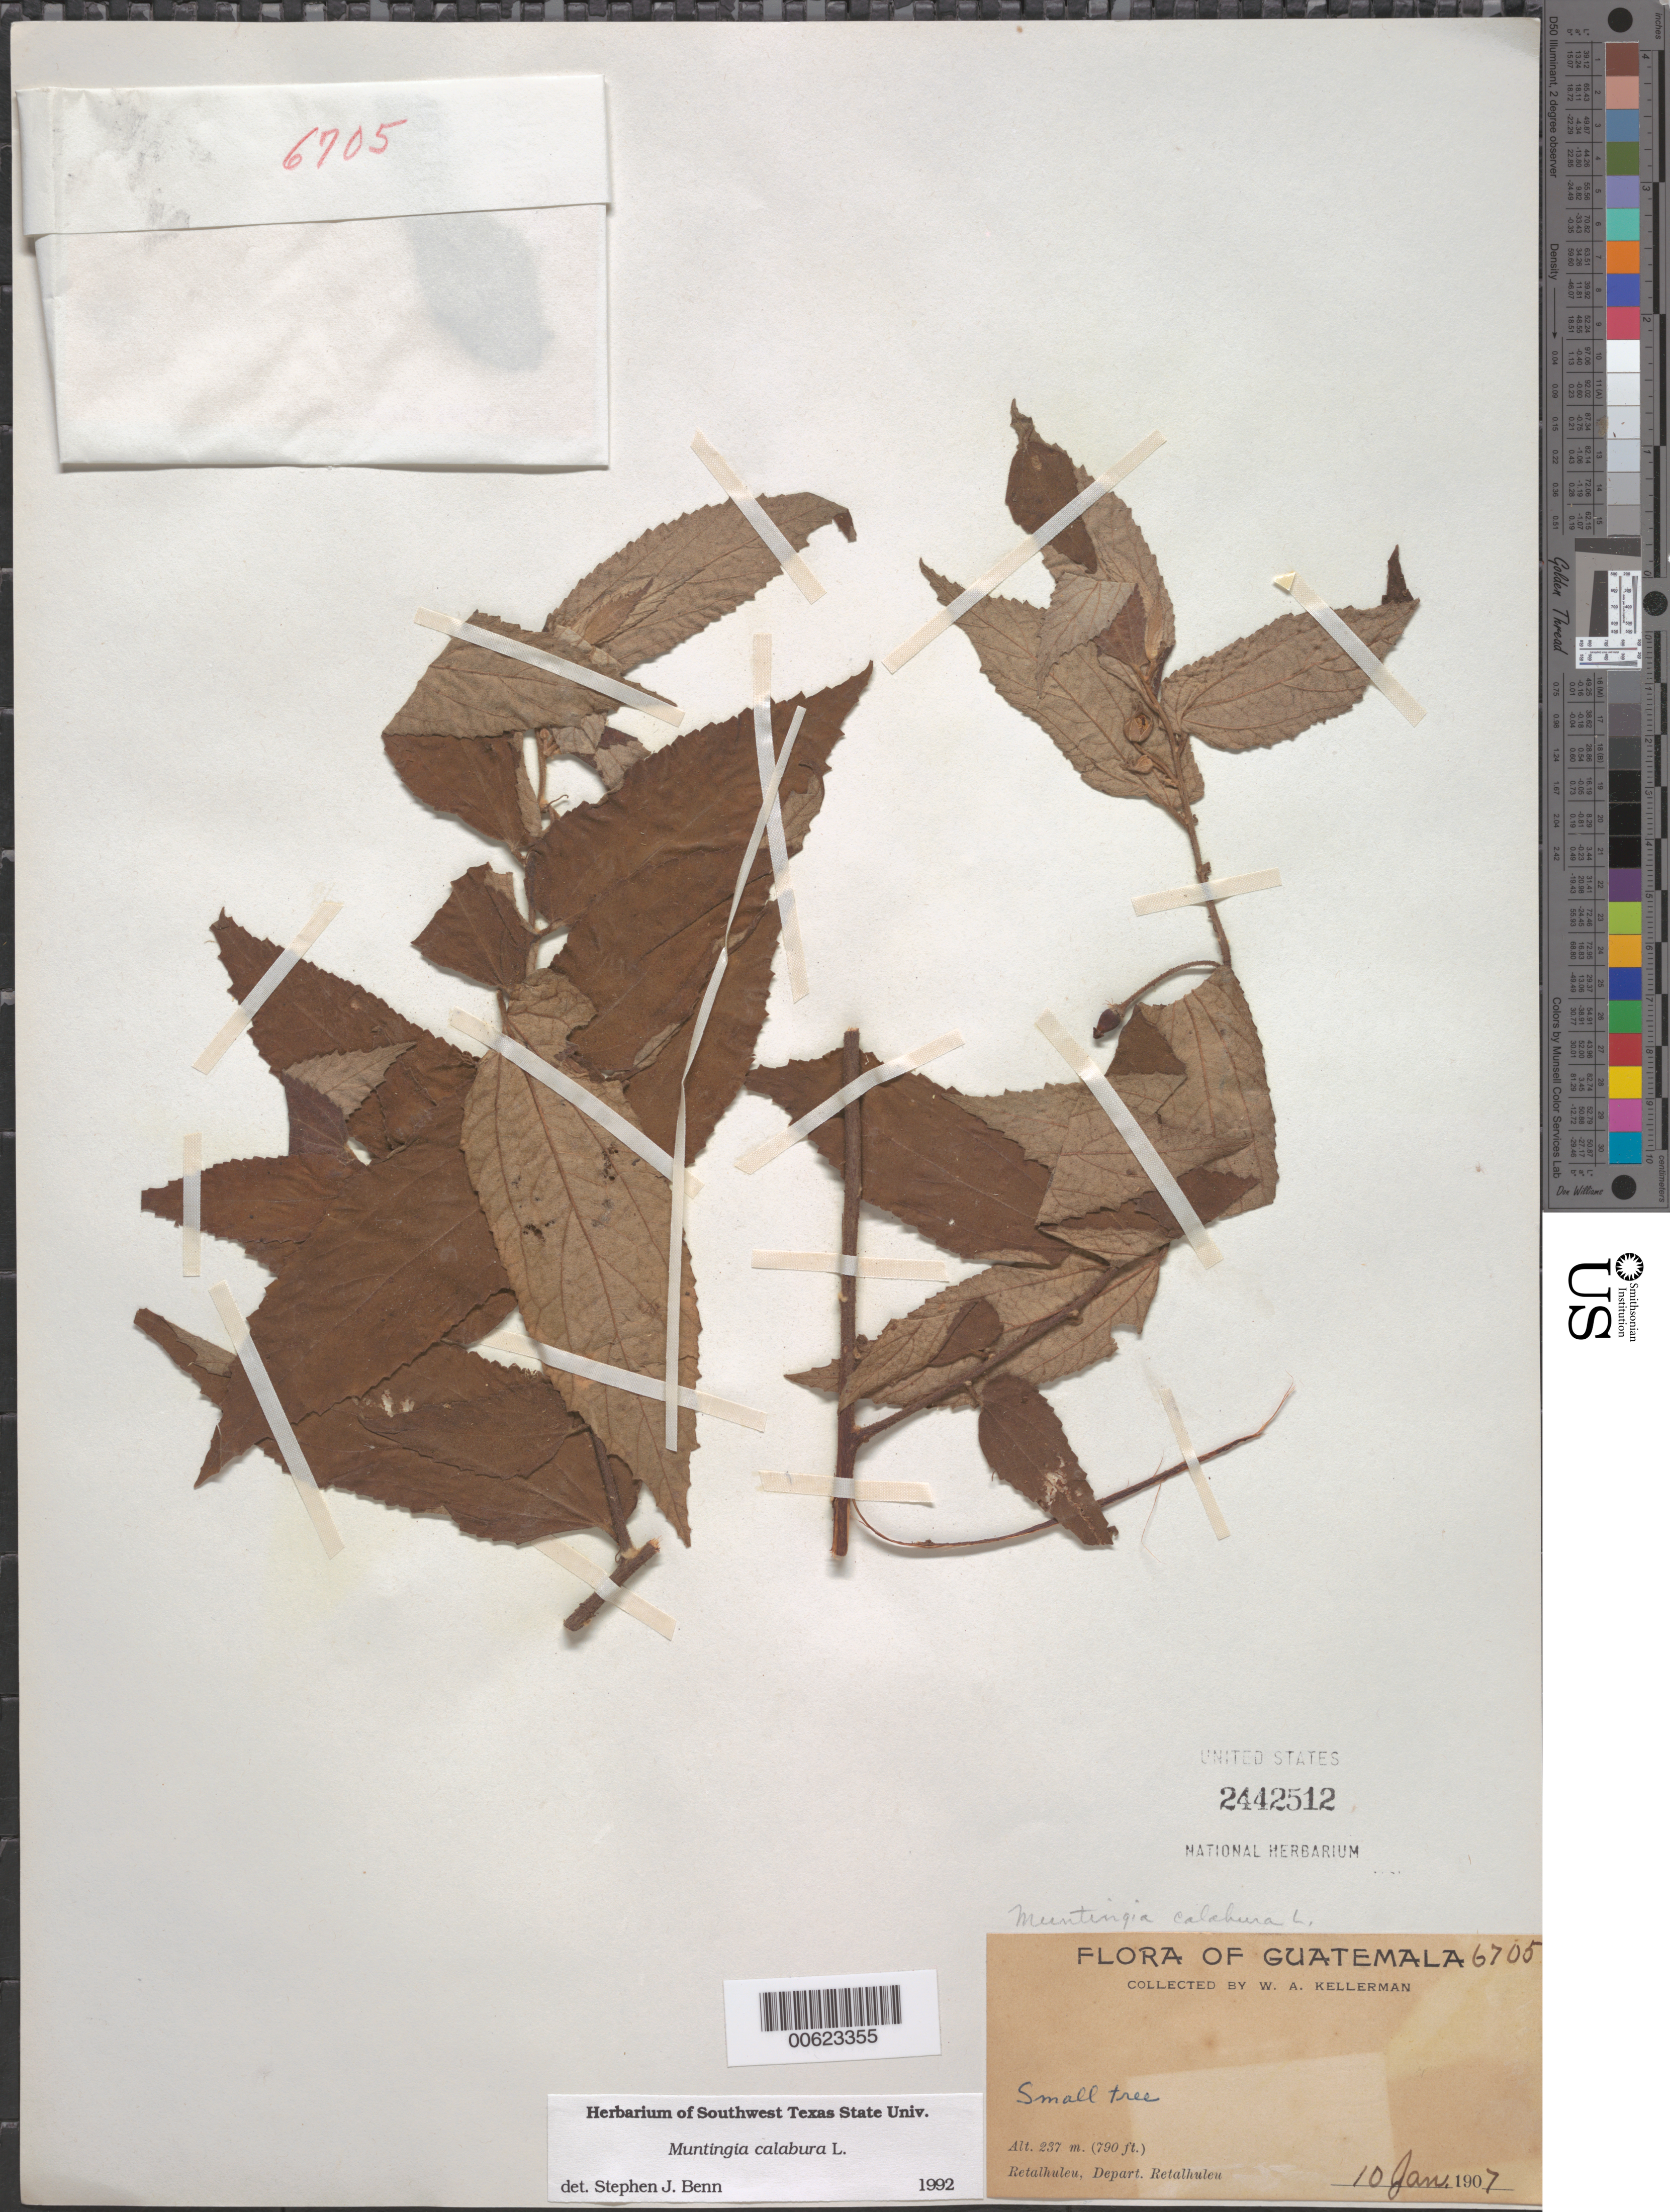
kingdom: Plantae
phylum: Tracheophyta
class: Magnoliopsida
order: Malvales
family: Muntingiaceae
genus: Muntingia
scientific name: Muntingia calabura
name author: L.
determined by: Benn, S. J.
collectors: W. A. Kellerman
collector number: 6705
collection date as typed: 10 Jan 1907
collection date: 1907-01-10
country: Guatemala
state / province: Retalhuleu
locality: Retalhuleu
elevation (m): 237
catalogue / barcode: US 2442512